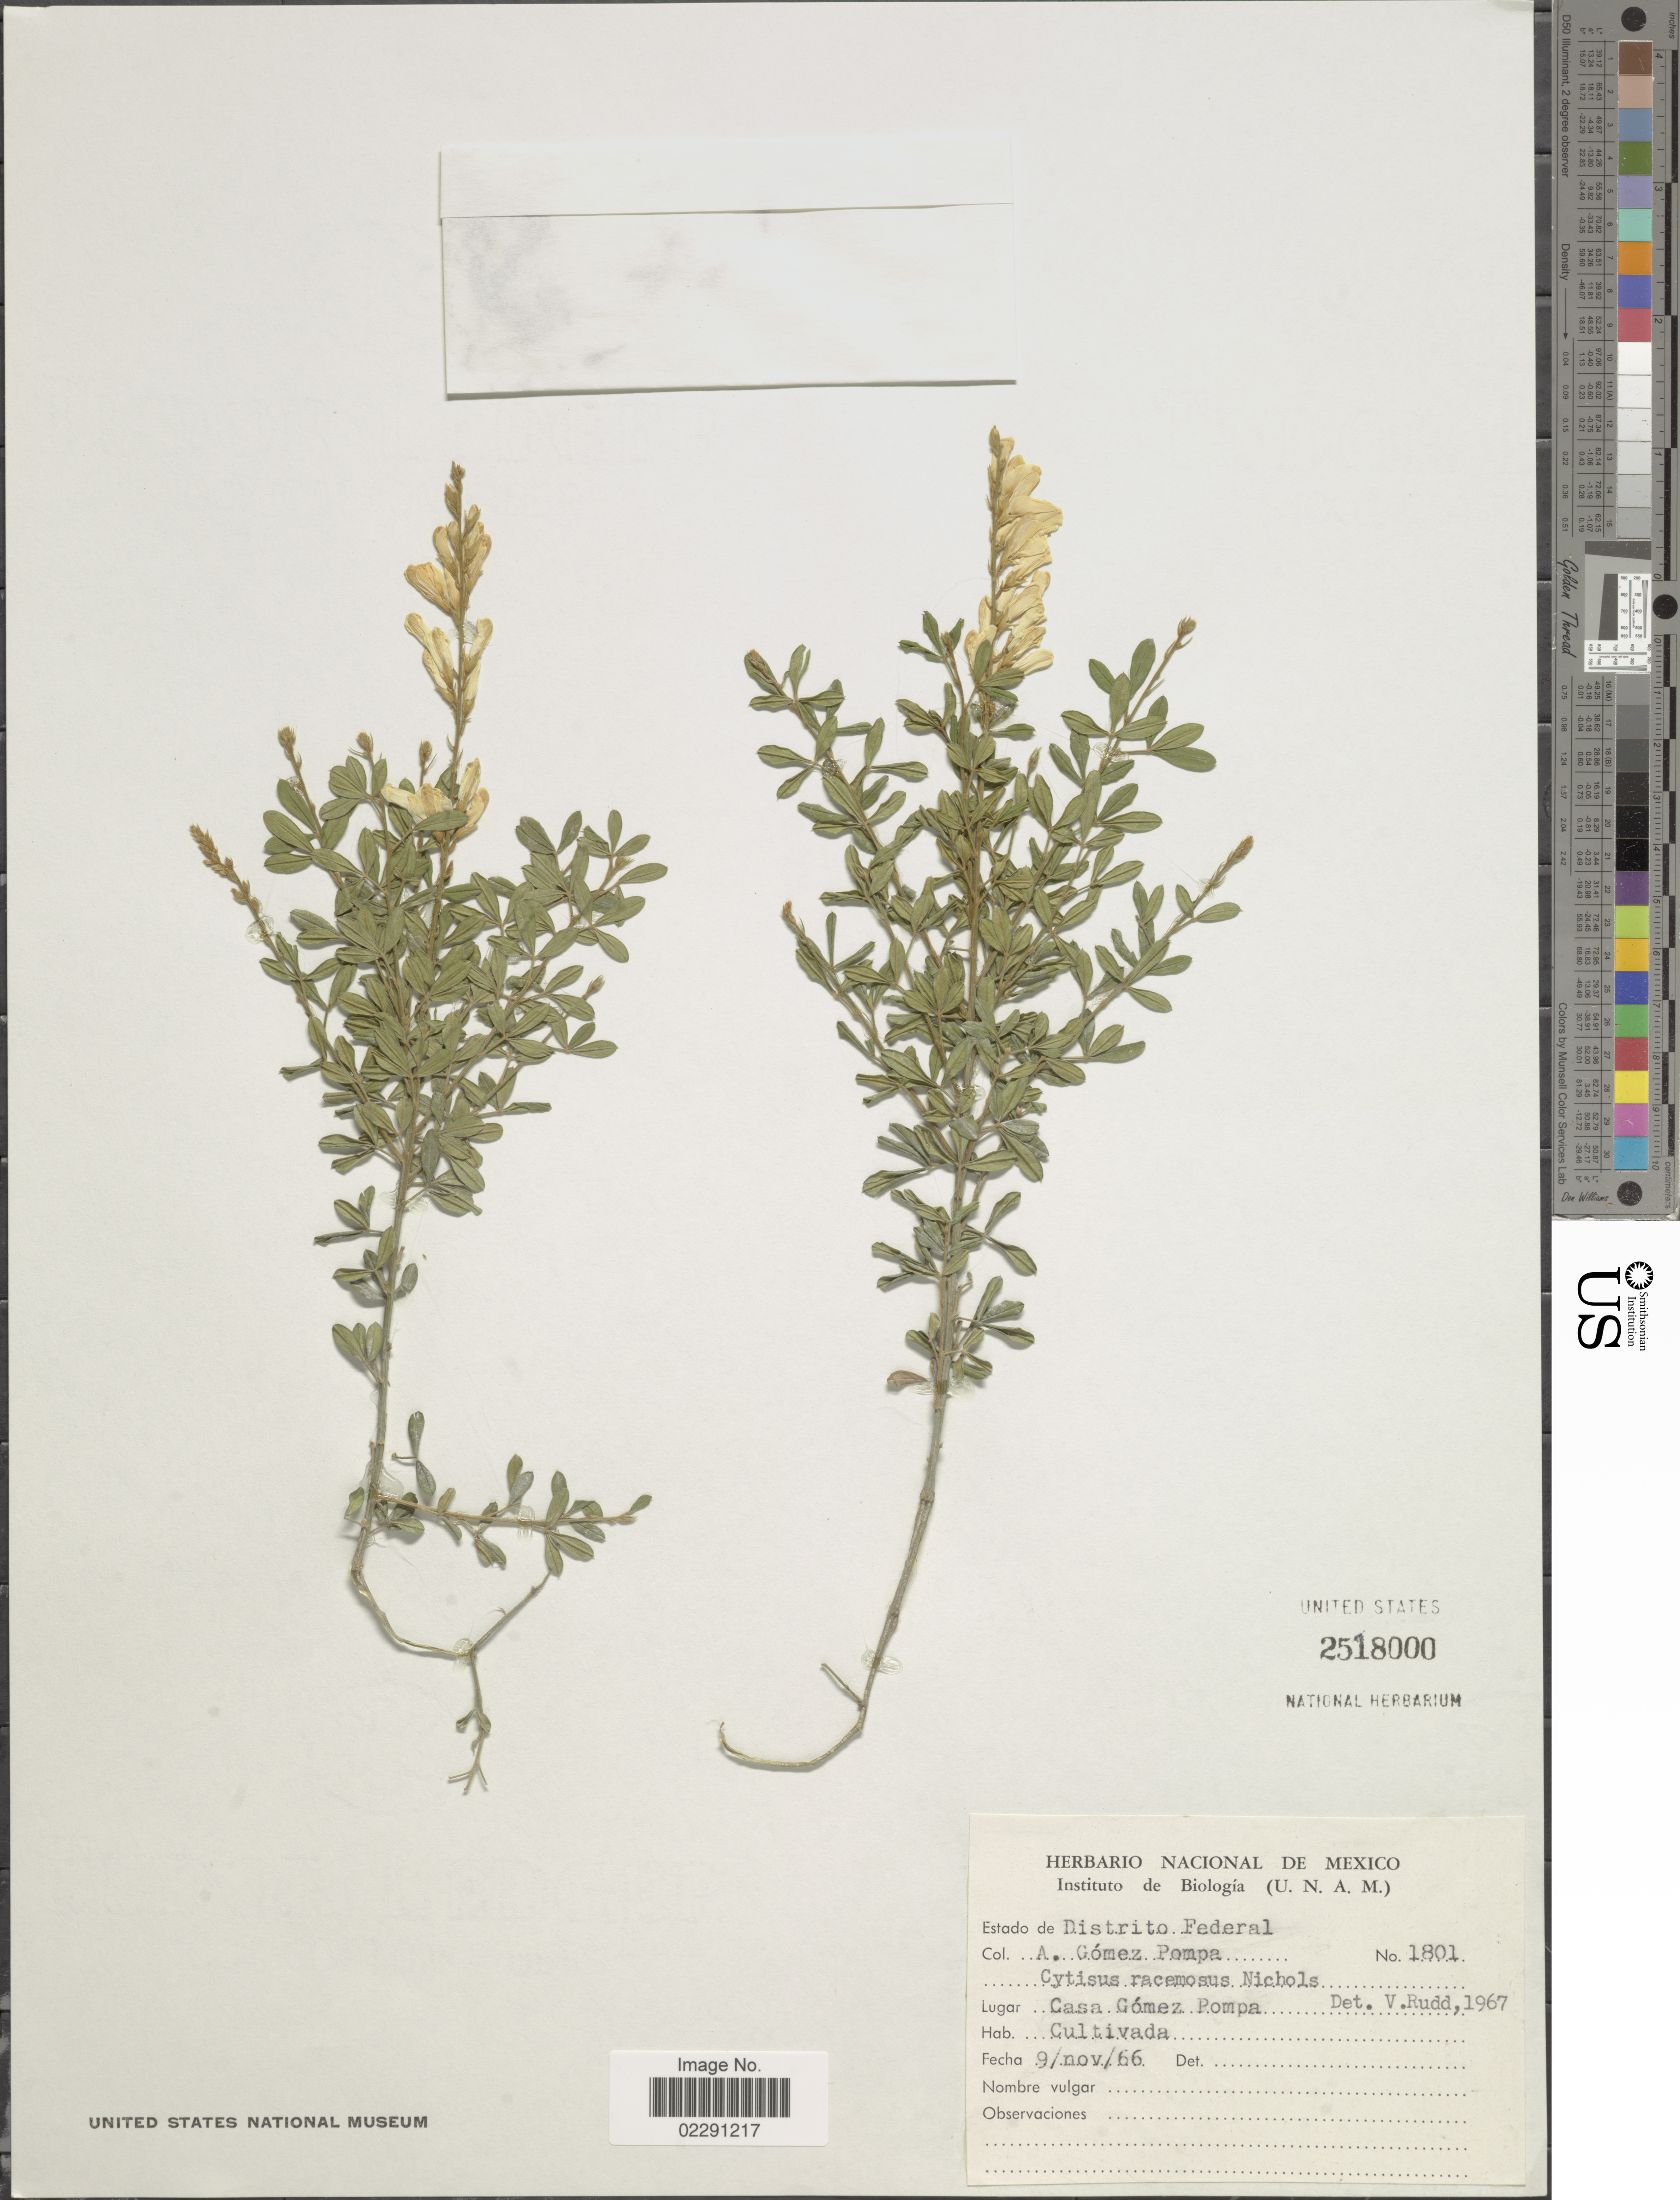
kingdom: Plantae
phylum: Tracheophyta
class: Magnoliopsida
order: Fabales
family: Fabaceae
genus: Cytisus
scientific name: Cytisus racemosus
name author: Hort.-Cf. Marnock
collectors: A. Gómez Pompa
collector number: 1801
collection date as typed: Transcribed d/m/y: 9/11/66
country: Venezuela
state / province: Distrito Federal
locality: Casa Gomez Pompa, cultvada.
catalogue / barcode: US 2518000